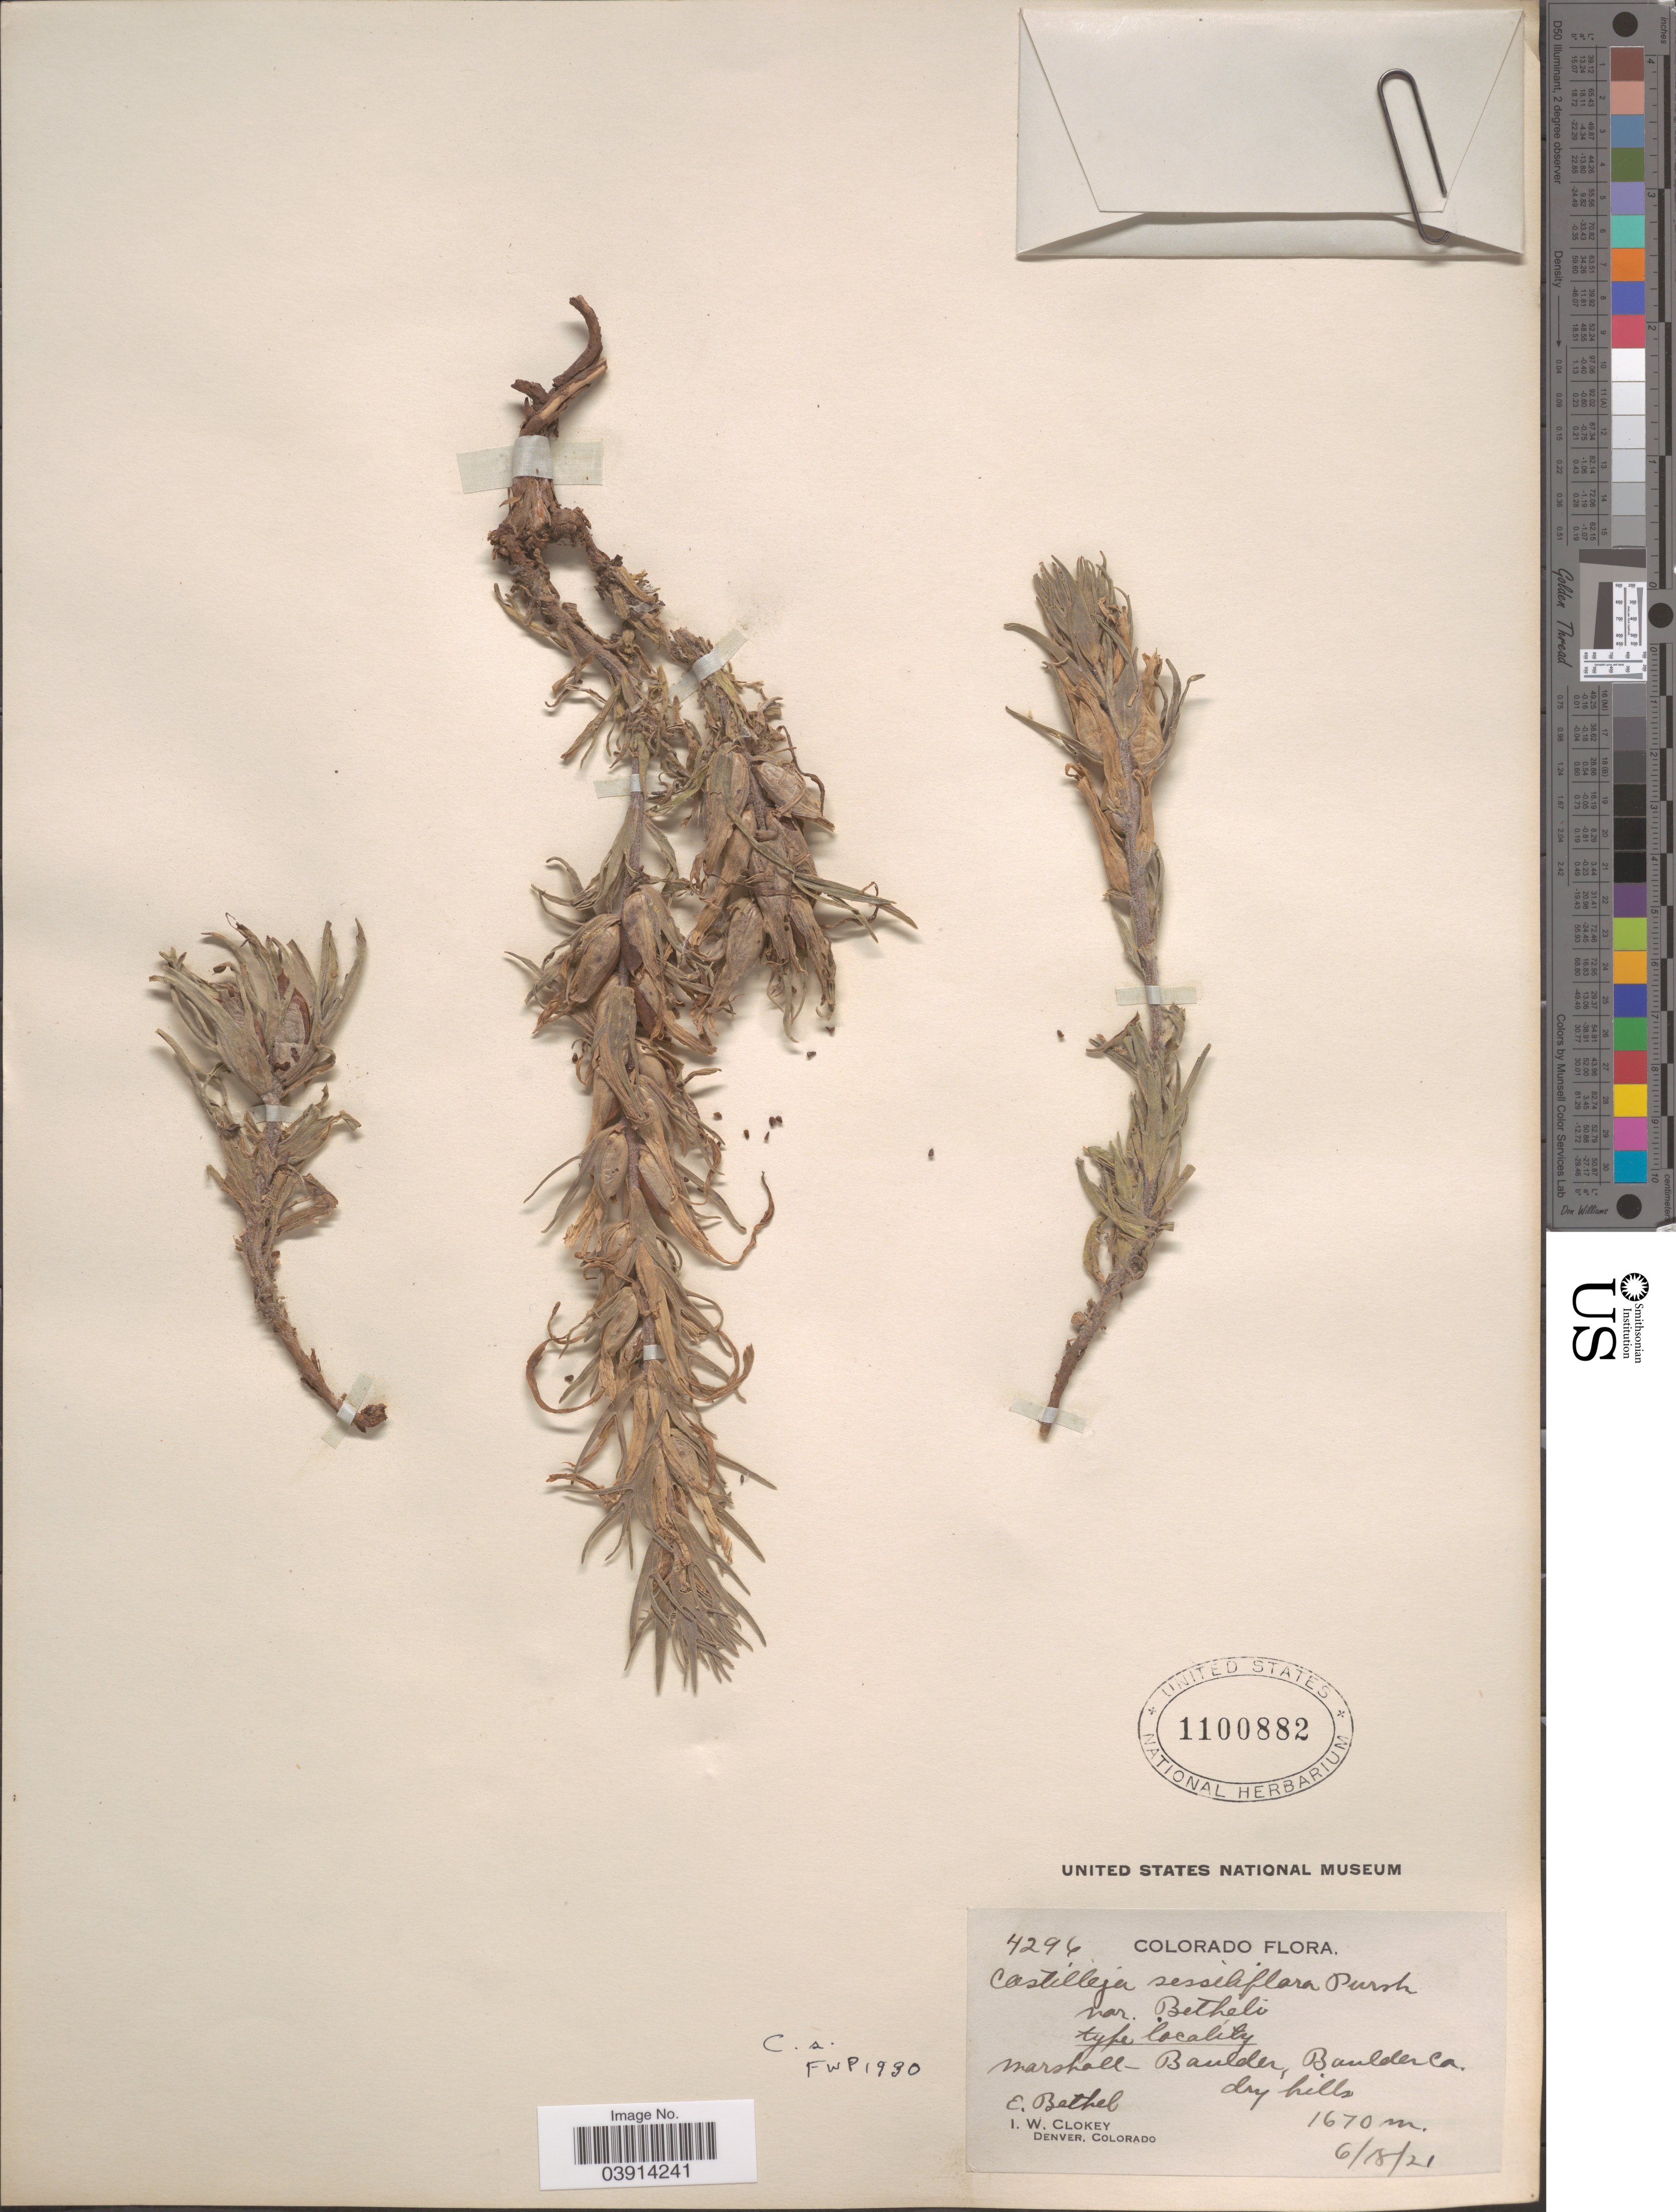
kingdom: Plantae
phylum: Tracheophyta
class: Magnoliopsida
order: Lamiales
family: Orobanchaceae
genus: Castilleja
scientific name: Castilleja sessiliflora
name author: Pursh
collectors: E. Bethel & I. W. Clokey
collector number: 4296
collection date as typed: Transcribed d/m/y: 18/6/21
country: United States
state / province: Colorado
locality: Boulder, Boulder Co.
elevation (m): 1670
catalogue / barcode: US 1100882